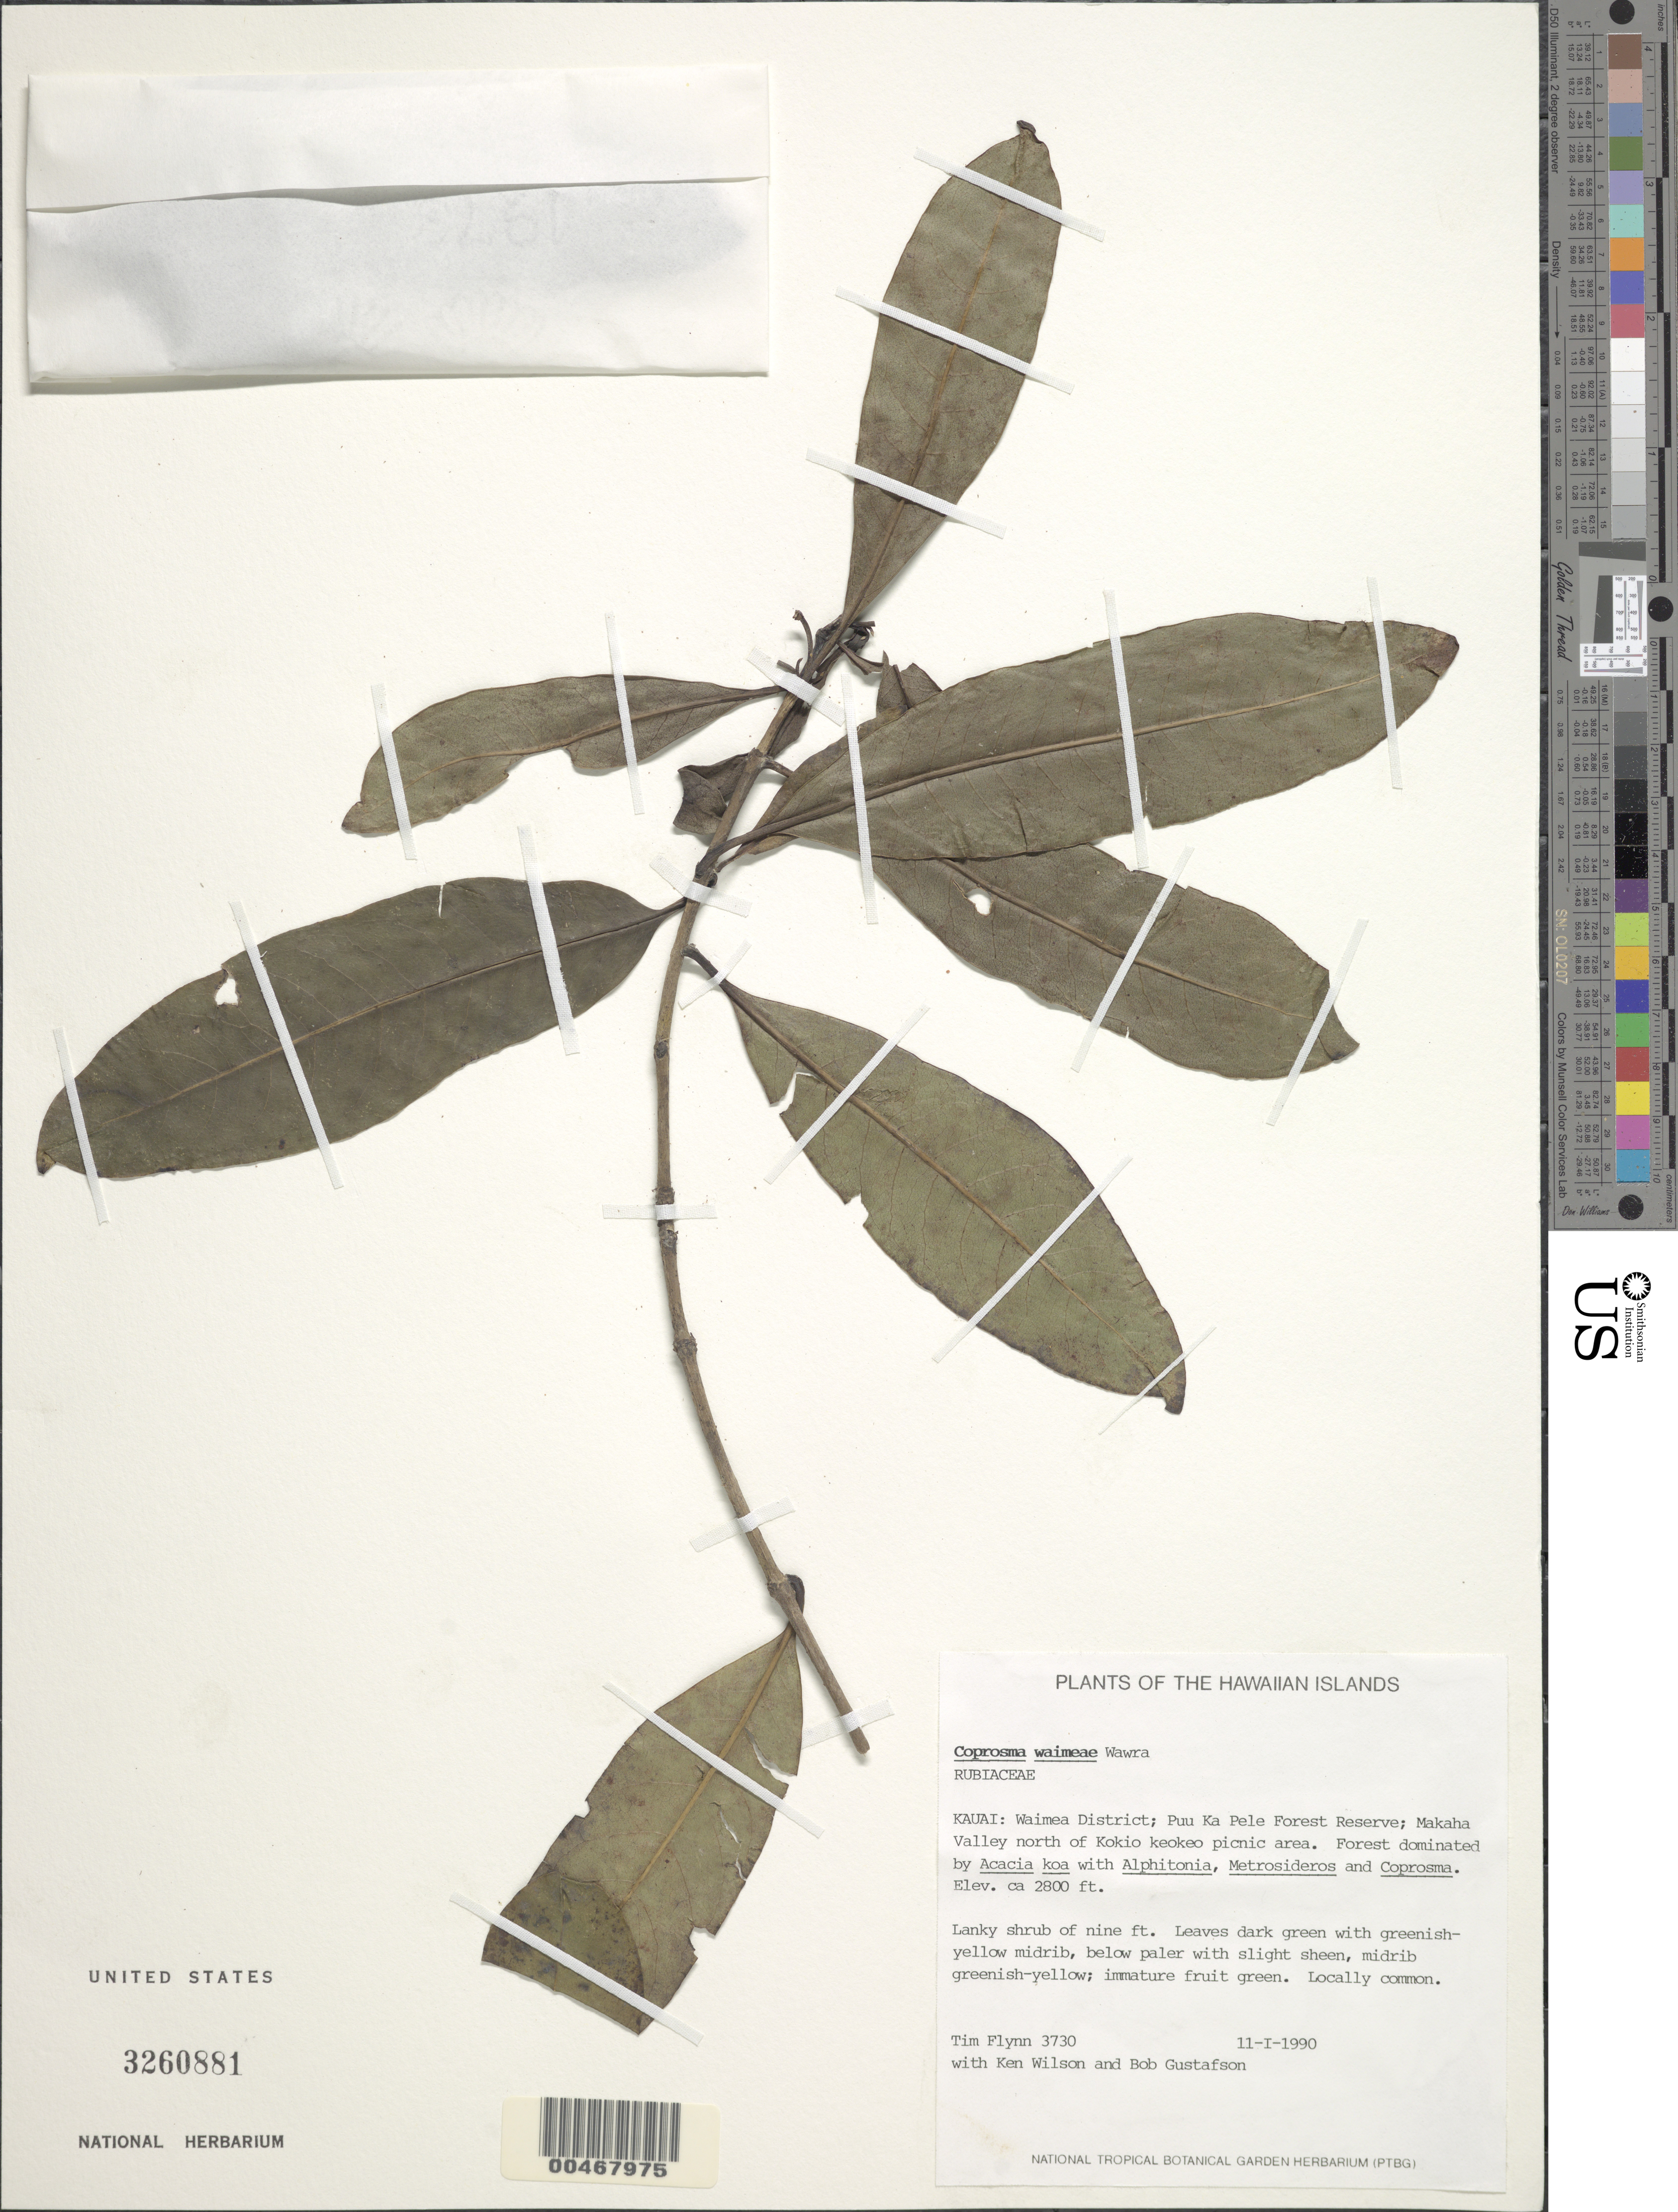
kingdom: Plantae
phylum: Tracheophyta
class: Magnoliopsida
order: Gentianales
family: Rubiaceae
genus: Coprosma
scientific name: Coprosma waimeae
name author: Wawra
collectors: T. W. Flynn, K. Wilson & B. Gustafson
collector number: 3730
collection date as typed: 11 Jan 1990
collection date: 1990-01-11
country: United States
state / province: Hawaii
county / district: Kauai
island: Kaua'i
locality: Waimea Dist., Puu Ka Pele Forest Reserve, Makaha Valley N of Kokio-keokeo picnic area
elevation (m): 853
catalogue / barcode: US 3260881